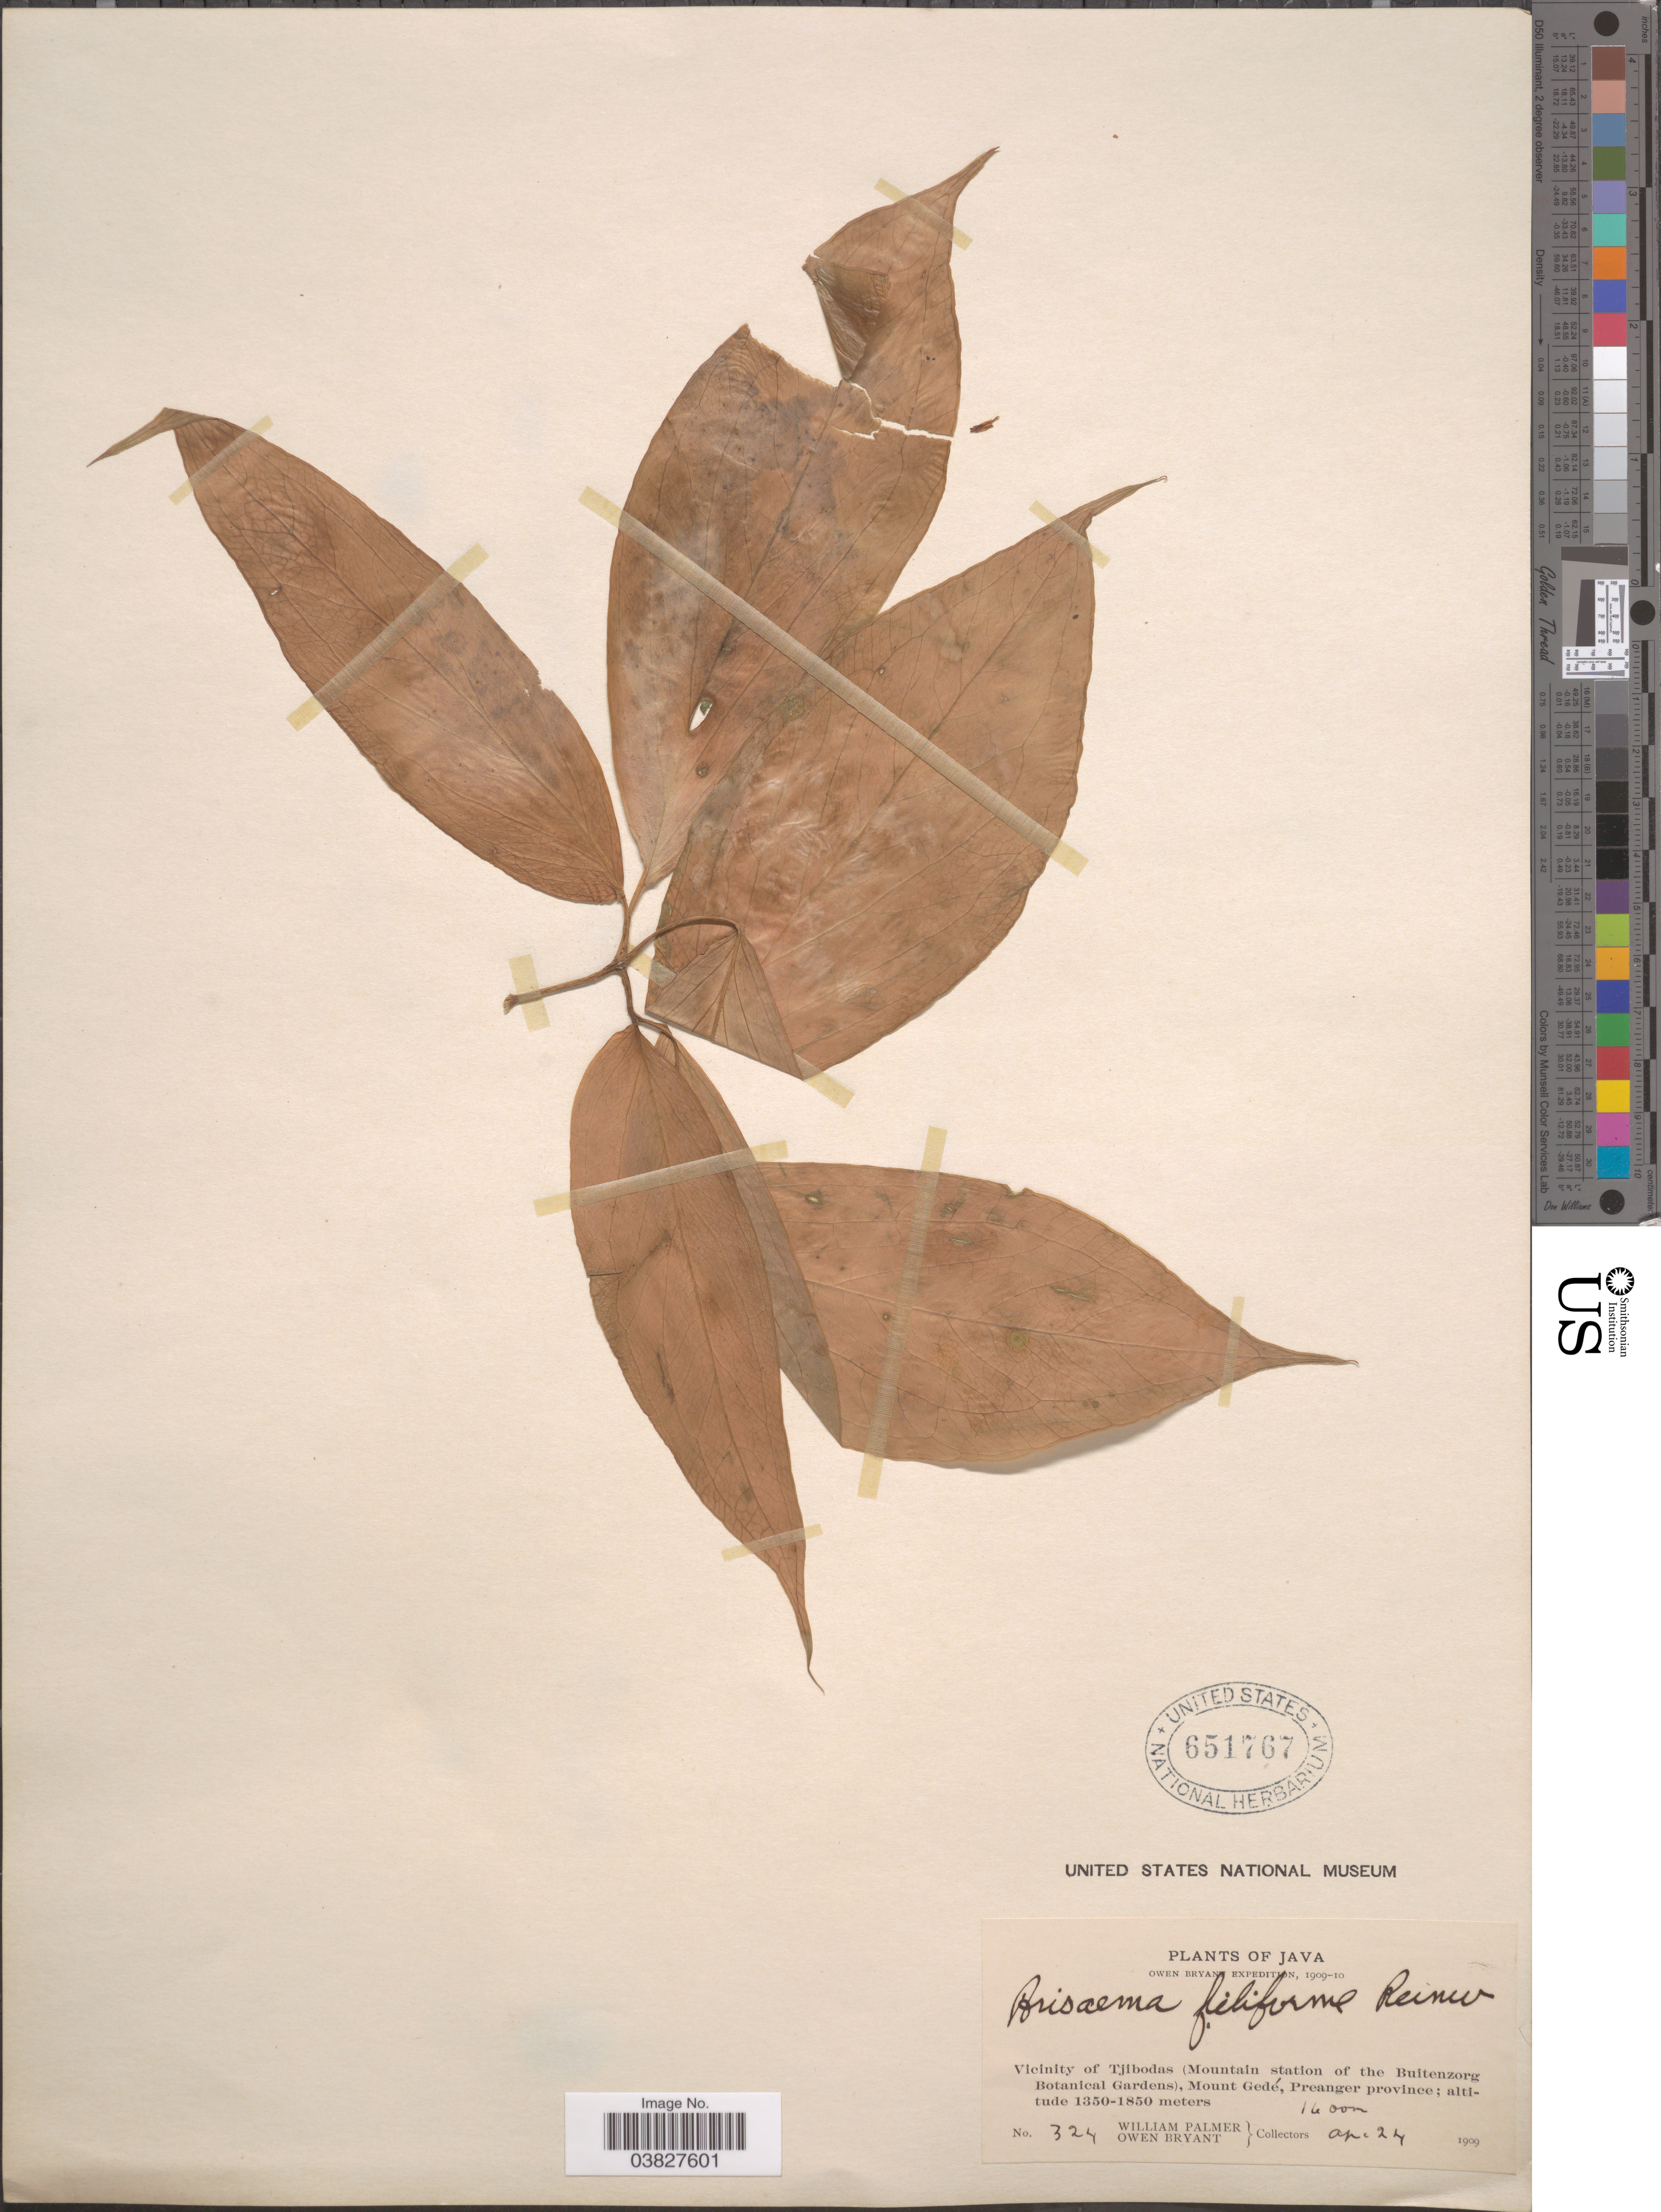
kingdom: Plantae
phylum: Tracheophyta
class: Liliopsida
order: Alismatales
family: Araceae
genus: Arisaema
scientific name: Arisaema filiforme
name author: (Reinw.) Blume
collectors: W. Palmer & O. Bryant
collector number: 324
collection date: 1909-04-24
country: Indonesia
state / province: Java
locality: Vicinity of Tjibodas (Mountain station of the Buitenzorg Botanical Gardens), Mount Gedé, Preanger province.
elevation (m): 1600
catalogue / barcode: US 651767